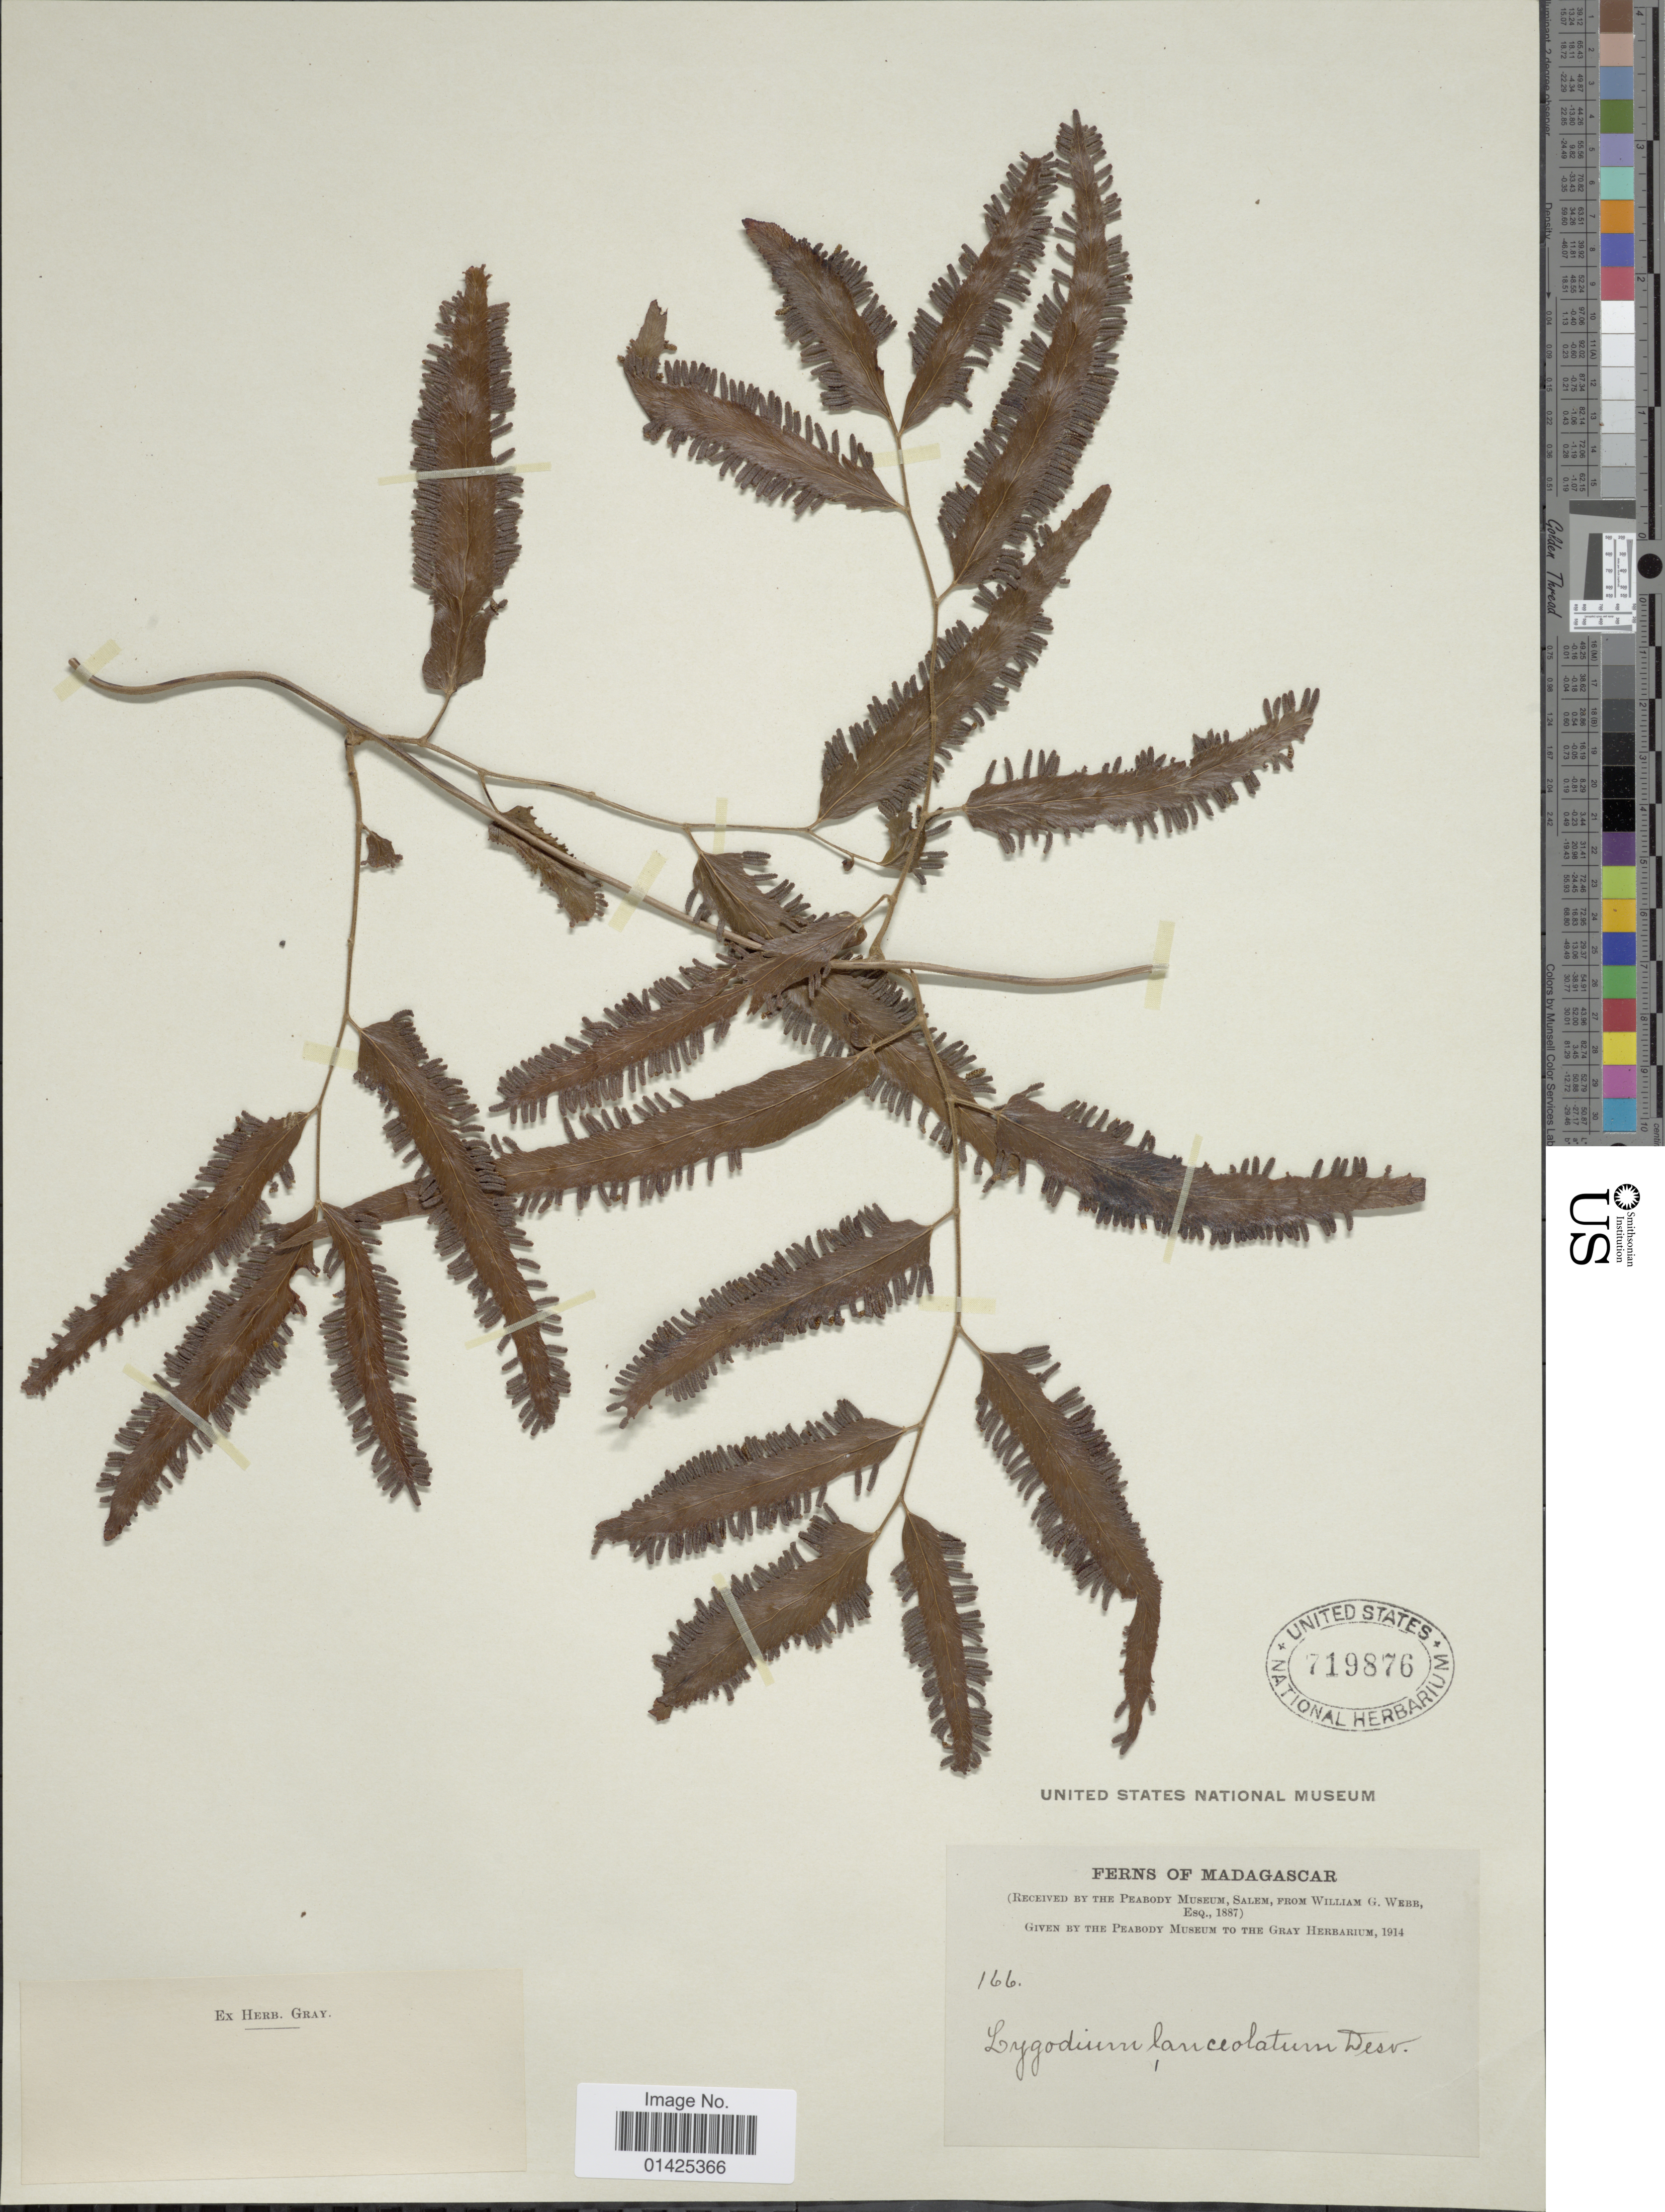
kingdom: Plantae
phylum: Tracheophyta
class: Polypodiopsida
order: Schizaeales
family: Lygodiaceae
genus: Lygodium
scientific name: Lygodium lanceolatum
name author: Desv.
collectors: W. Webb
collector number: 166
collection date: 1887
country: Madagascar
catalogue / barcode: US 719876